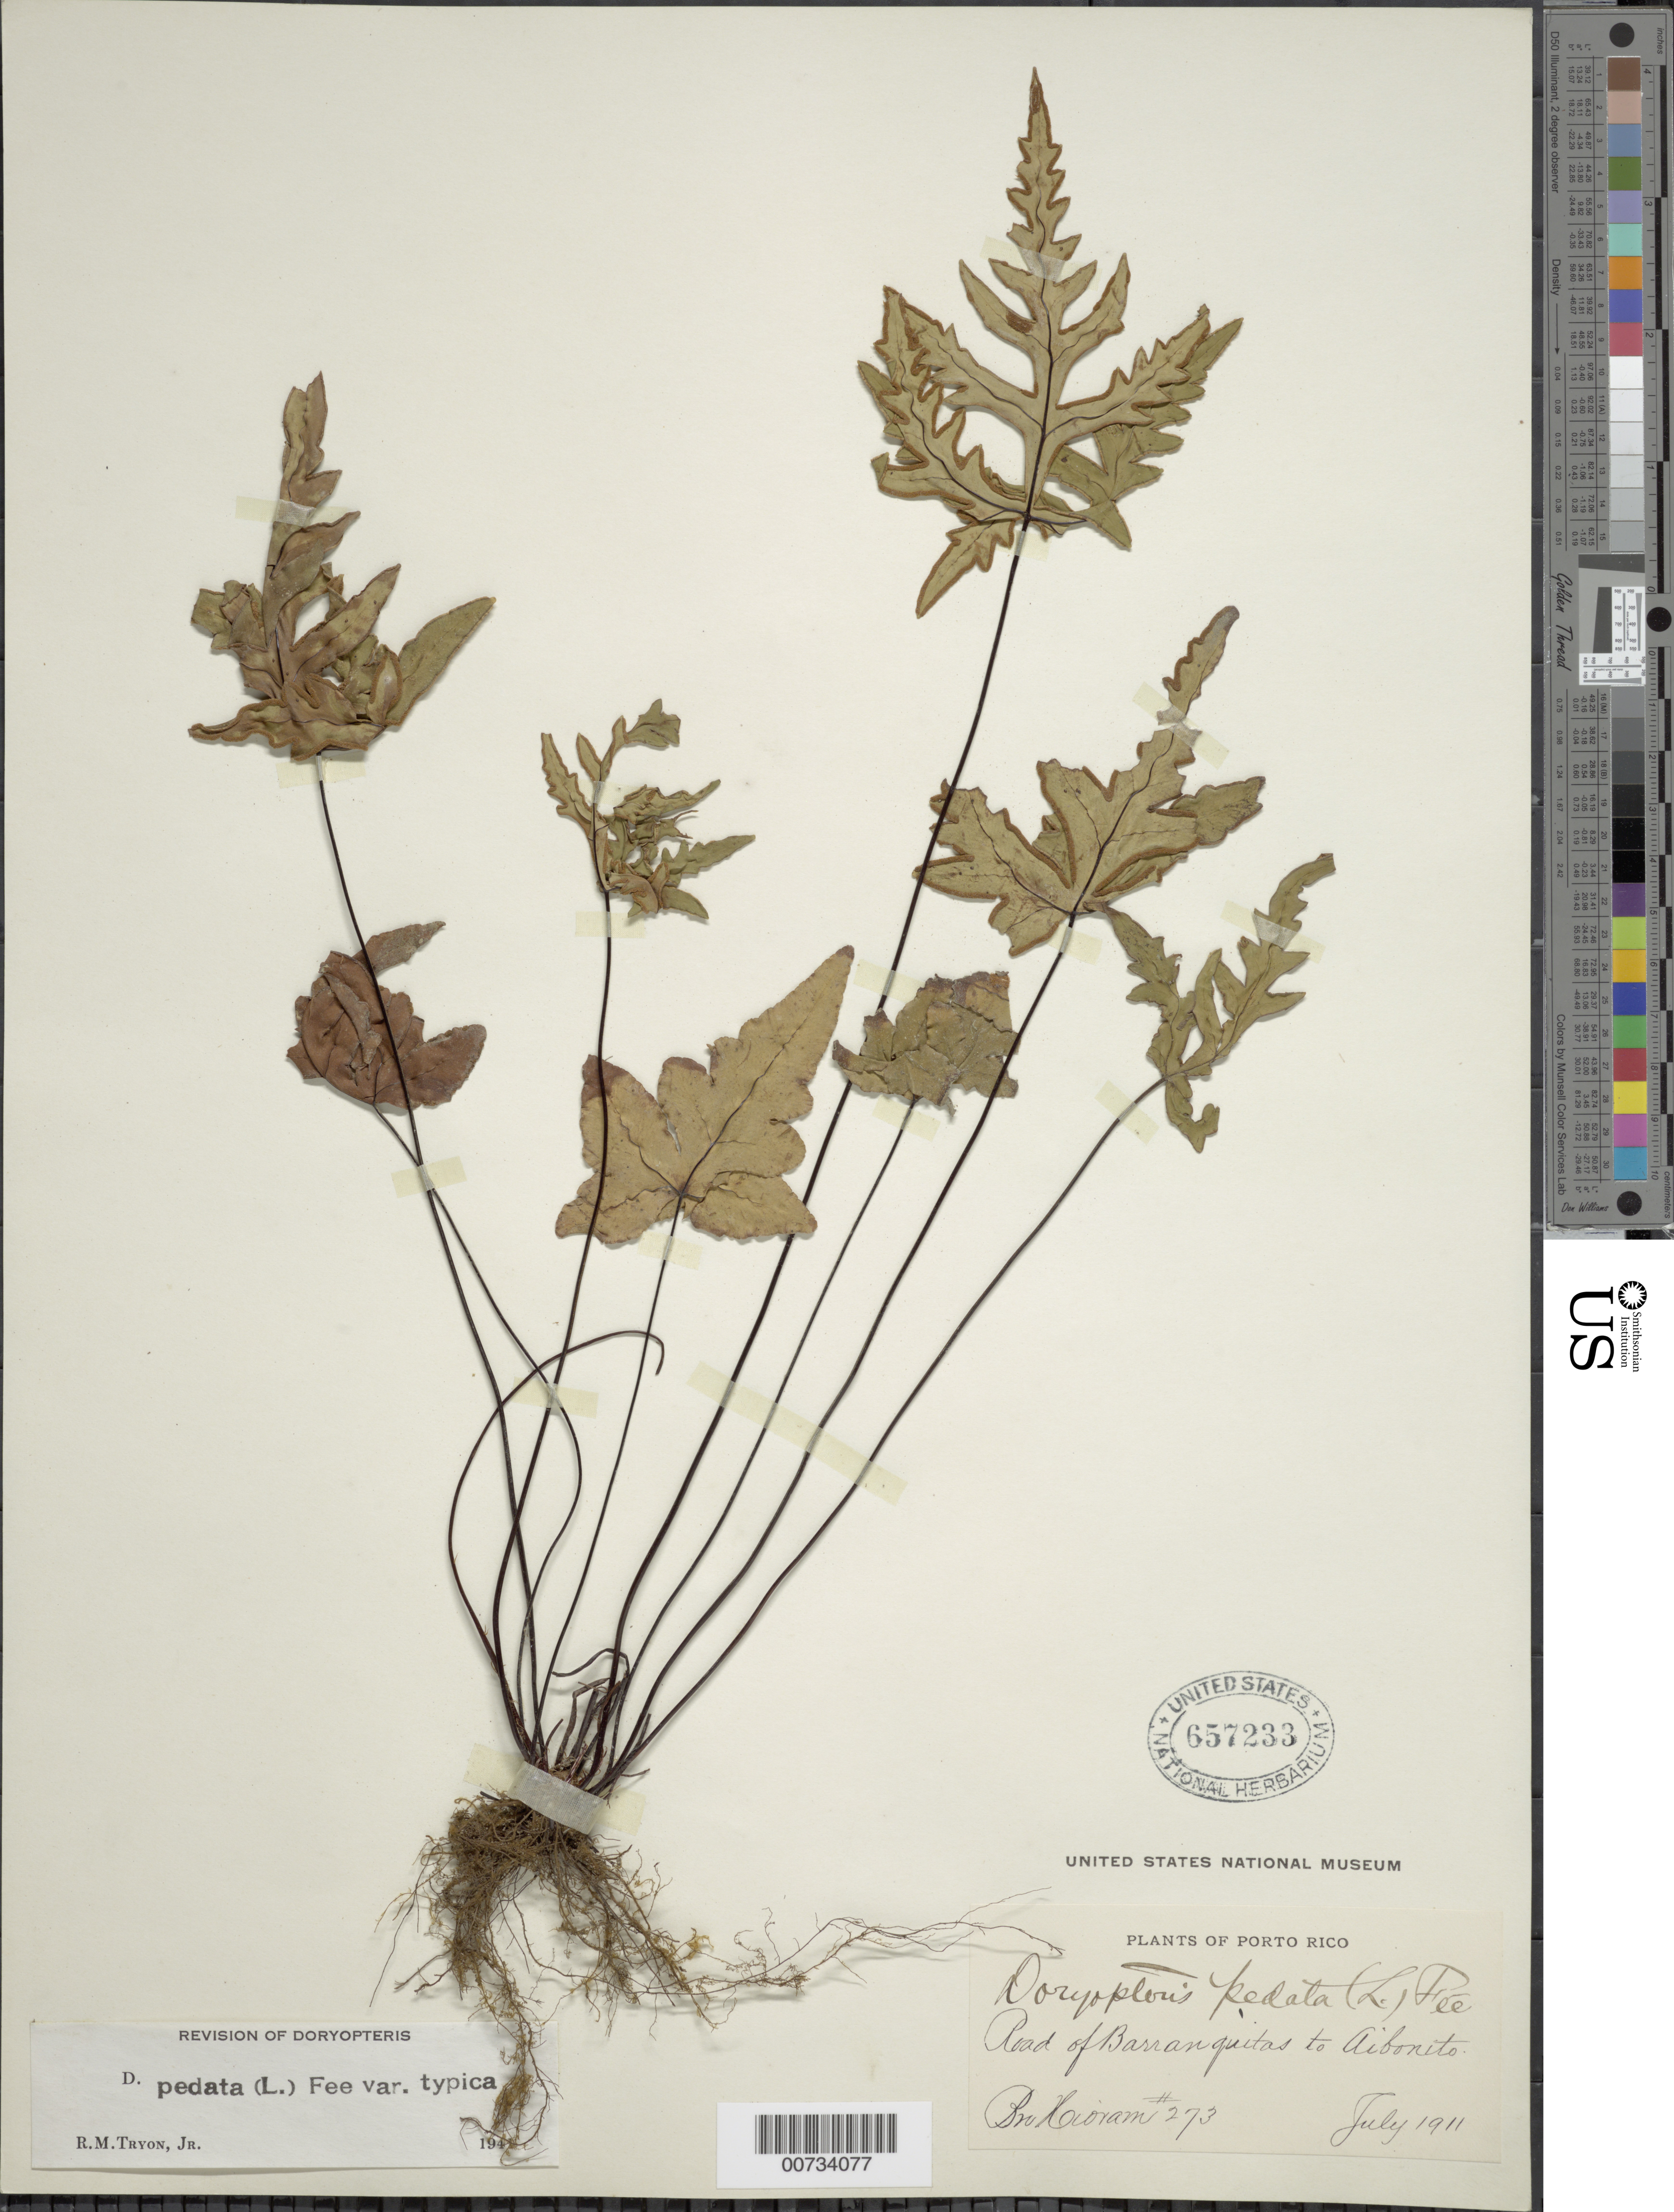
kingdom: Plantae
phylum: Tracheophyta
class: Polypodiopsida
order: Polypodiales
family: Pteridaceae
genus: Doryopteris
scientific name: Doryopteris pedata var. typica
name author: (L.) Fée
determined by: Tryon, Rolla M., Jr.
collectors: Bro. Hioram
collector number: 273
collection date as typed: Jul 1911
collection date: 1911-07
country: Puerto Rico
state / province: Barranquitas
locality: Barranquitas to Aibonito, Road from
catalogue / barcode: US 657233